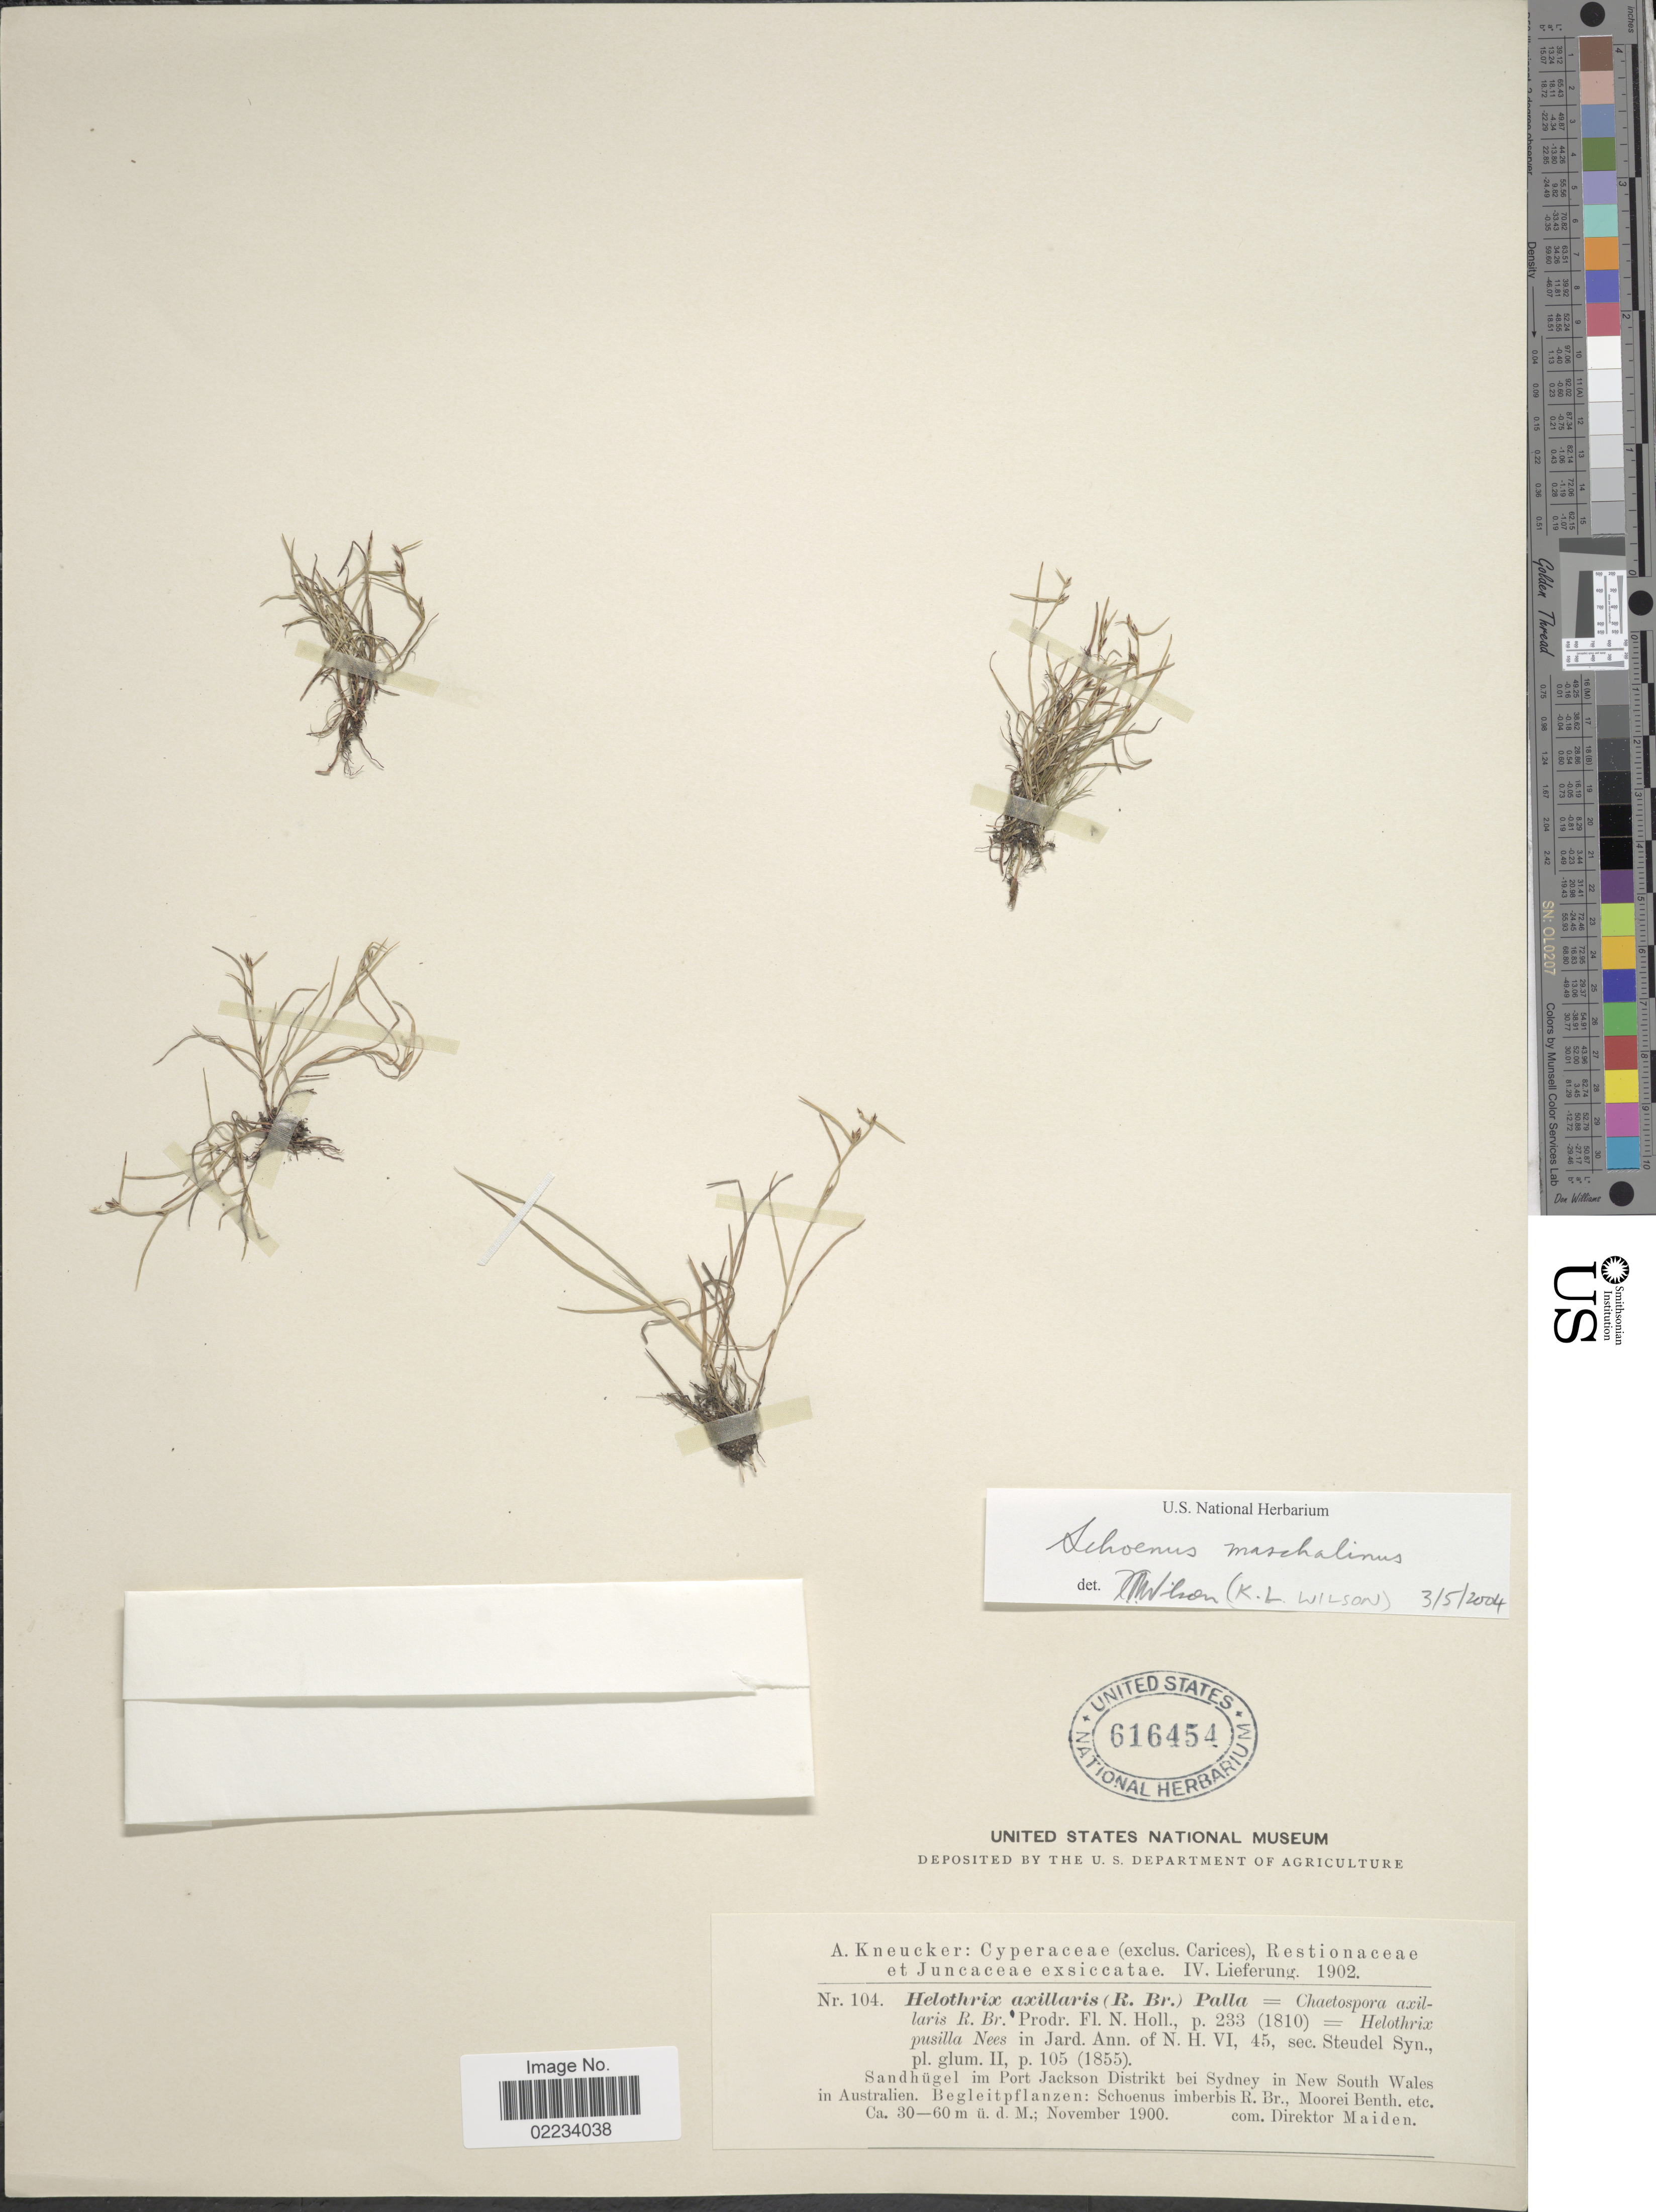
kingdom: Plantae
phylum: Tracheophyta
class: Liliopsida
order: Poales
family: Cyperaceae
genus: Schoenus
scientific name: Schoenus maschalinus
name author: Roem. & Schult.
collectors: A. Kneucker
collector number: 104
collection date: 1900-11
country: Australia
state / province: New South Wales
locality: Sandhügel im Port Jackson Distrikt bei Sydney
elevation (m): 30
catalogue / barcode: US 616454